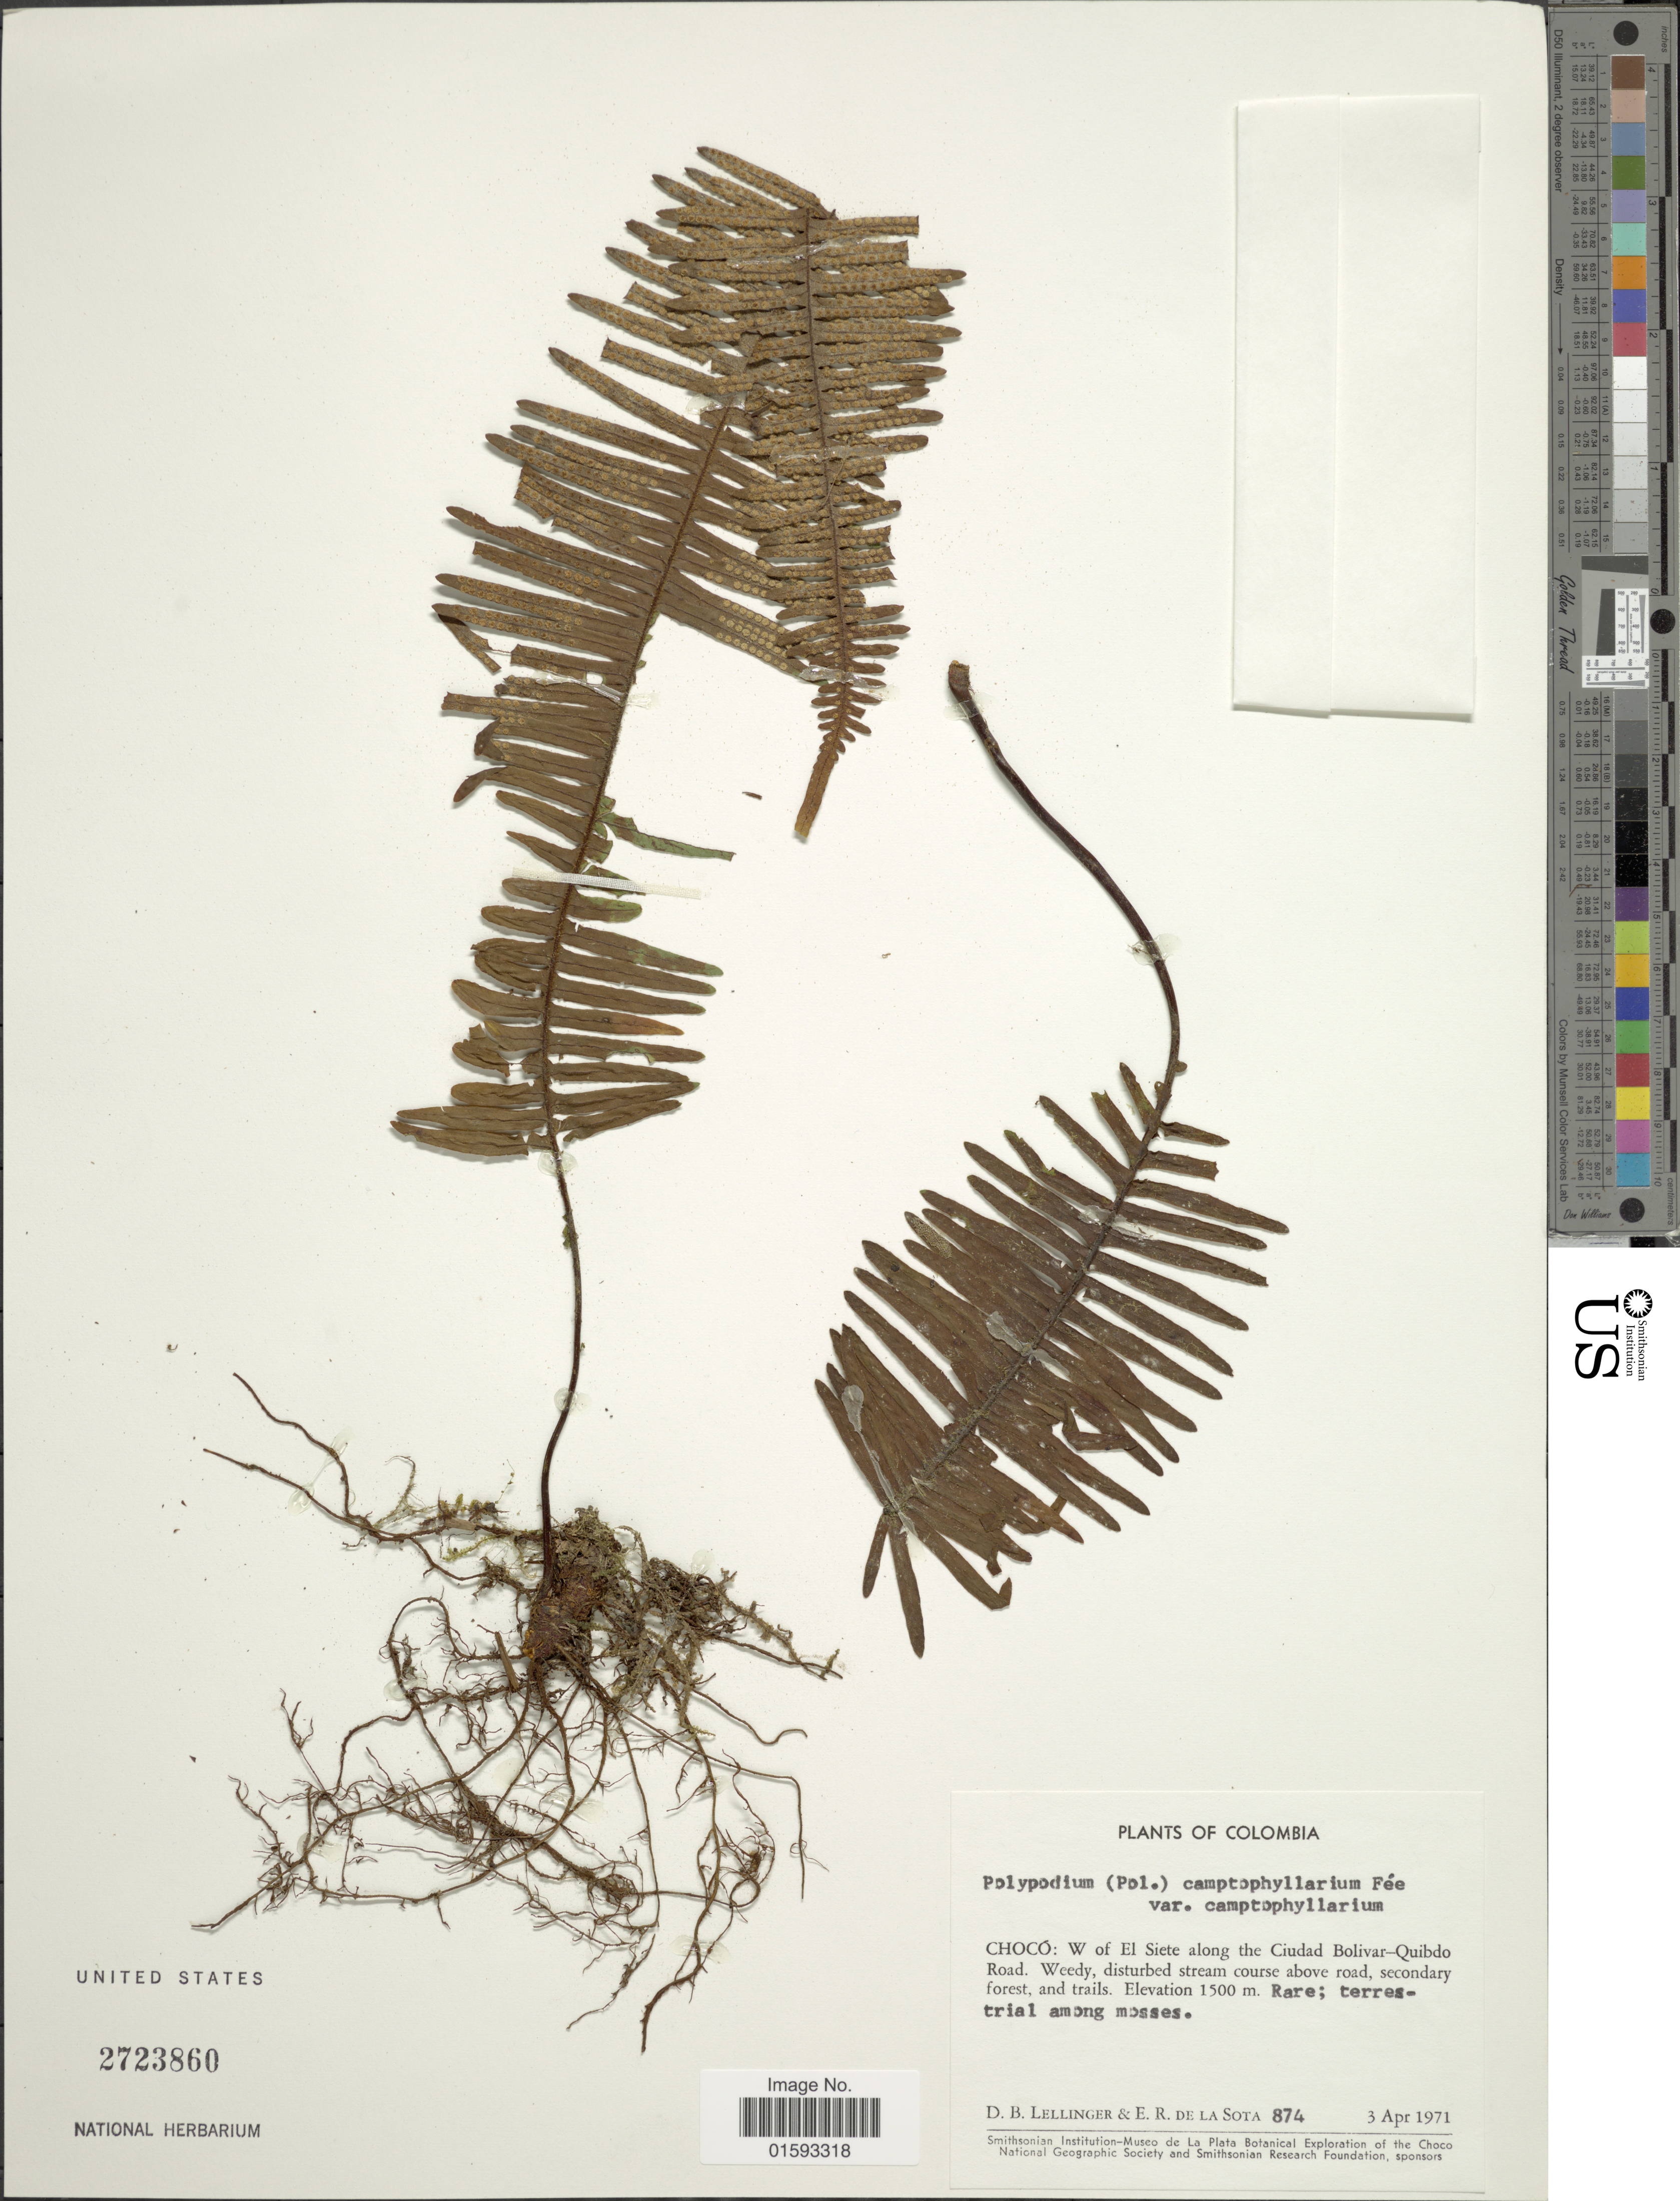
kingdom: Plantae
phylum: Tracheophyta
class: Polypodiopsida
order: Polypodiales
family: Polypodiaceae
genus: Pecluma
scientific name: Pecluma camptophyllaria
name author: (Fée) M.G. Price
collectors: D. B. Lellinger & E. R. de la Sota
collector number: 874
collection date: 1971-04-03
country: Colombia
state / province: Chocó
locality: W of El Siete along the ciudad Bolivar - Quibdo Road. Weedy,disturbed stream course above road, secondary forest, and trails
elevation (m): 1500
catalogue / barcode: US 2723860